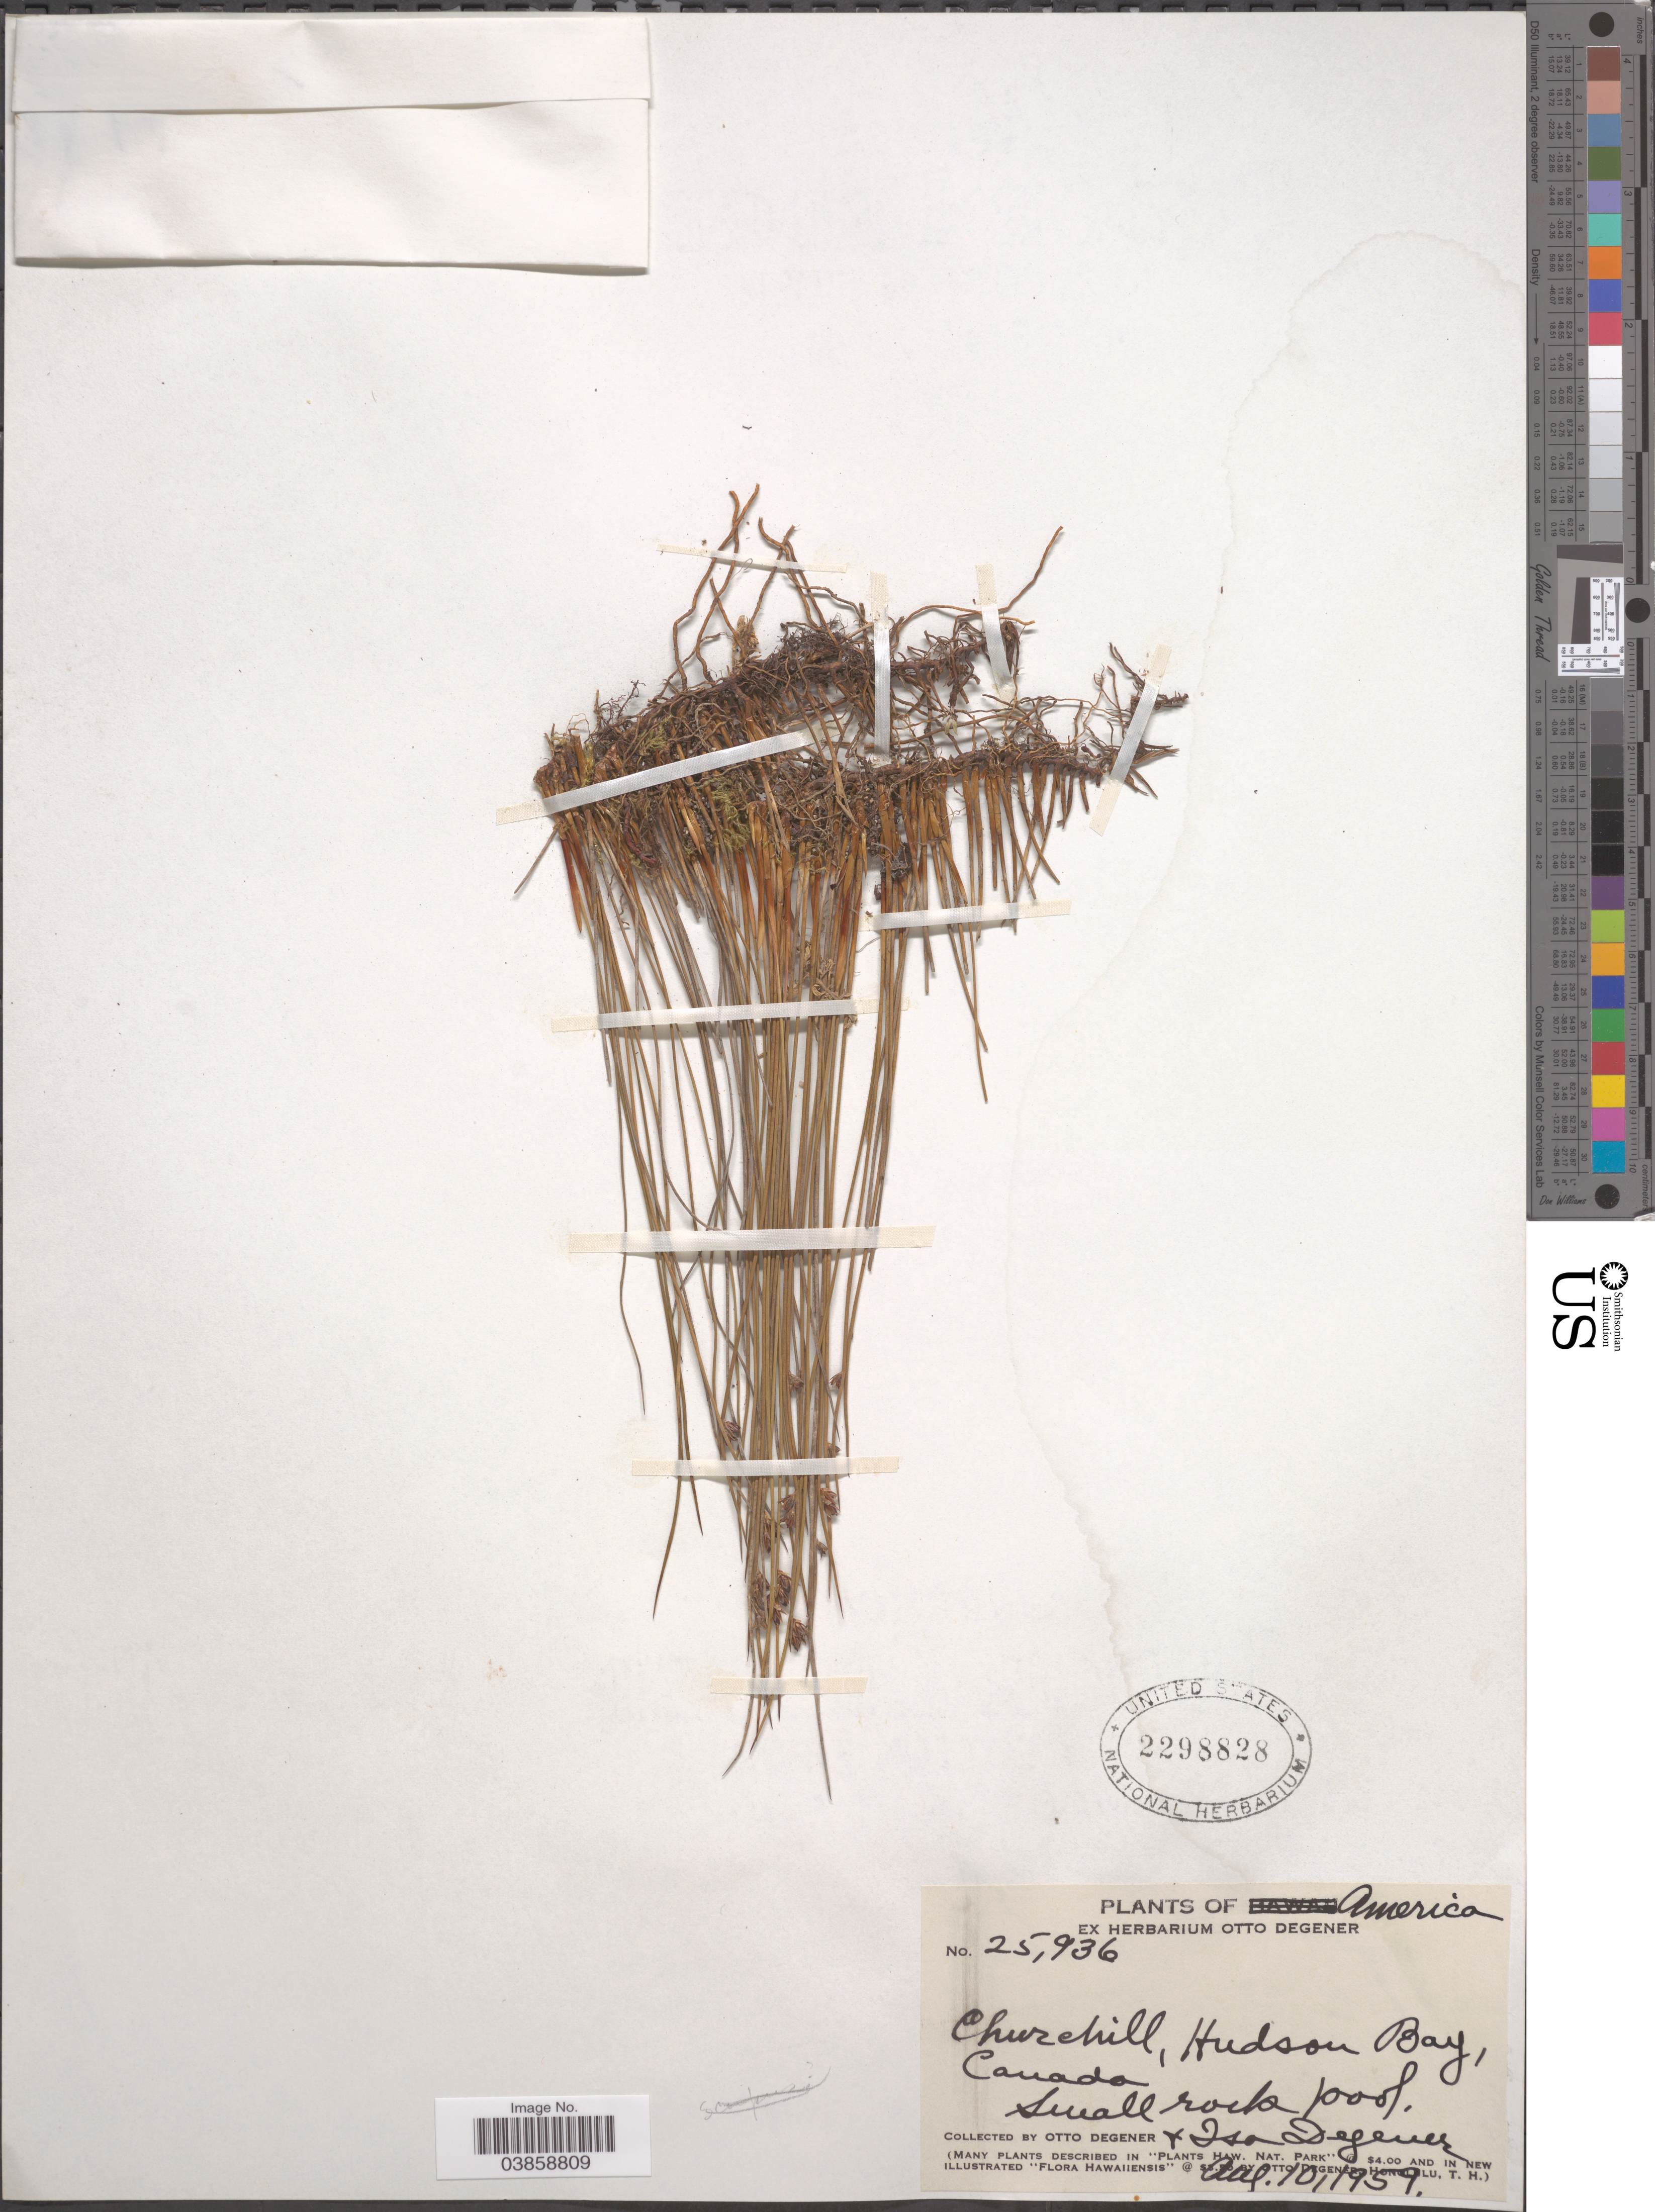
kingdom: Plantae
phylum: Tracheophyta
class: Liliopsida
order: Poales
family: Juncaceae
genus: Juncus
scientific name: Juncus sp.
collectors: O. Degener & I. Degener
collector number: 25936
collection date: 1959-08-10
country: Canada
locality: Churchill, Hudson Bay.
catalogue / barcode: US 2298828